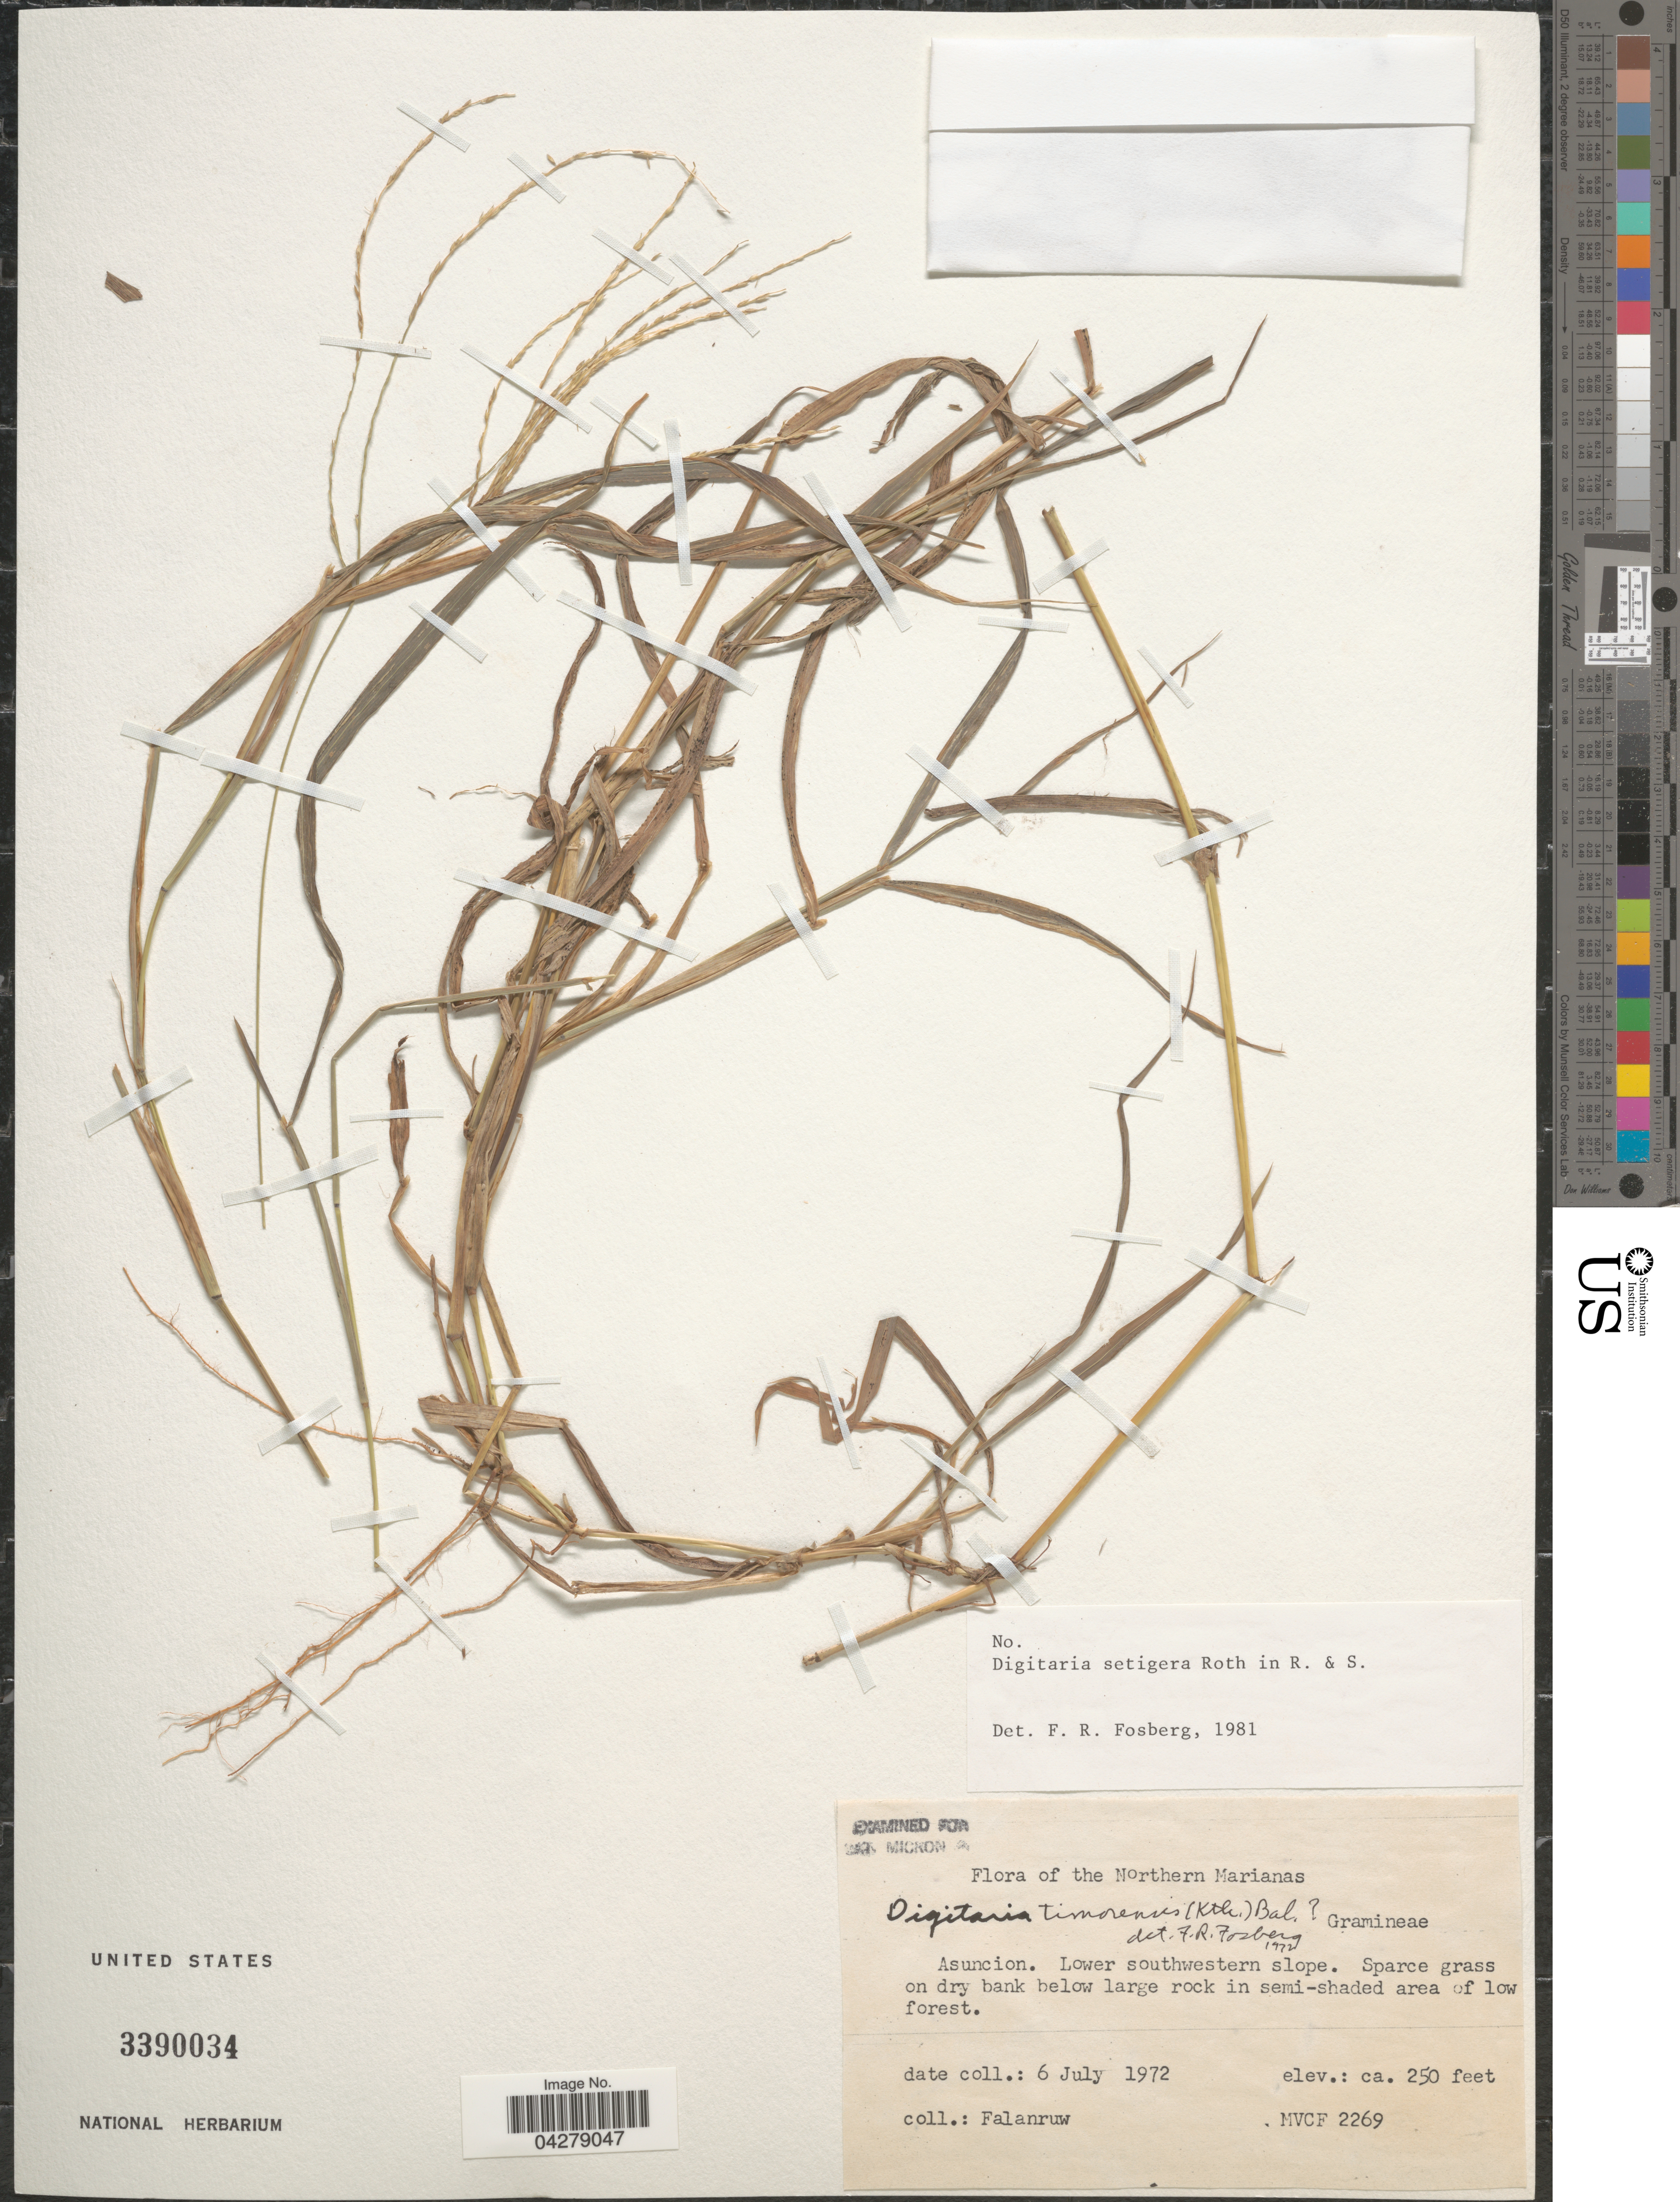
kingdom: Plantae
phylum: Tracheophyta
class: Liliopsida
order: Poales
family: Poaceae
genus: Digitaria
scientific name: Digitaria setigera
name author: Roth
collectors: Falanruw, --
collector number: MVCF 2269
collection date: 1972-07-06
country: Northern Mariana Islands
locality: Asuncion Lower southwestern slope.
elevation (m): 76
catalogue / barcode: US 3390034